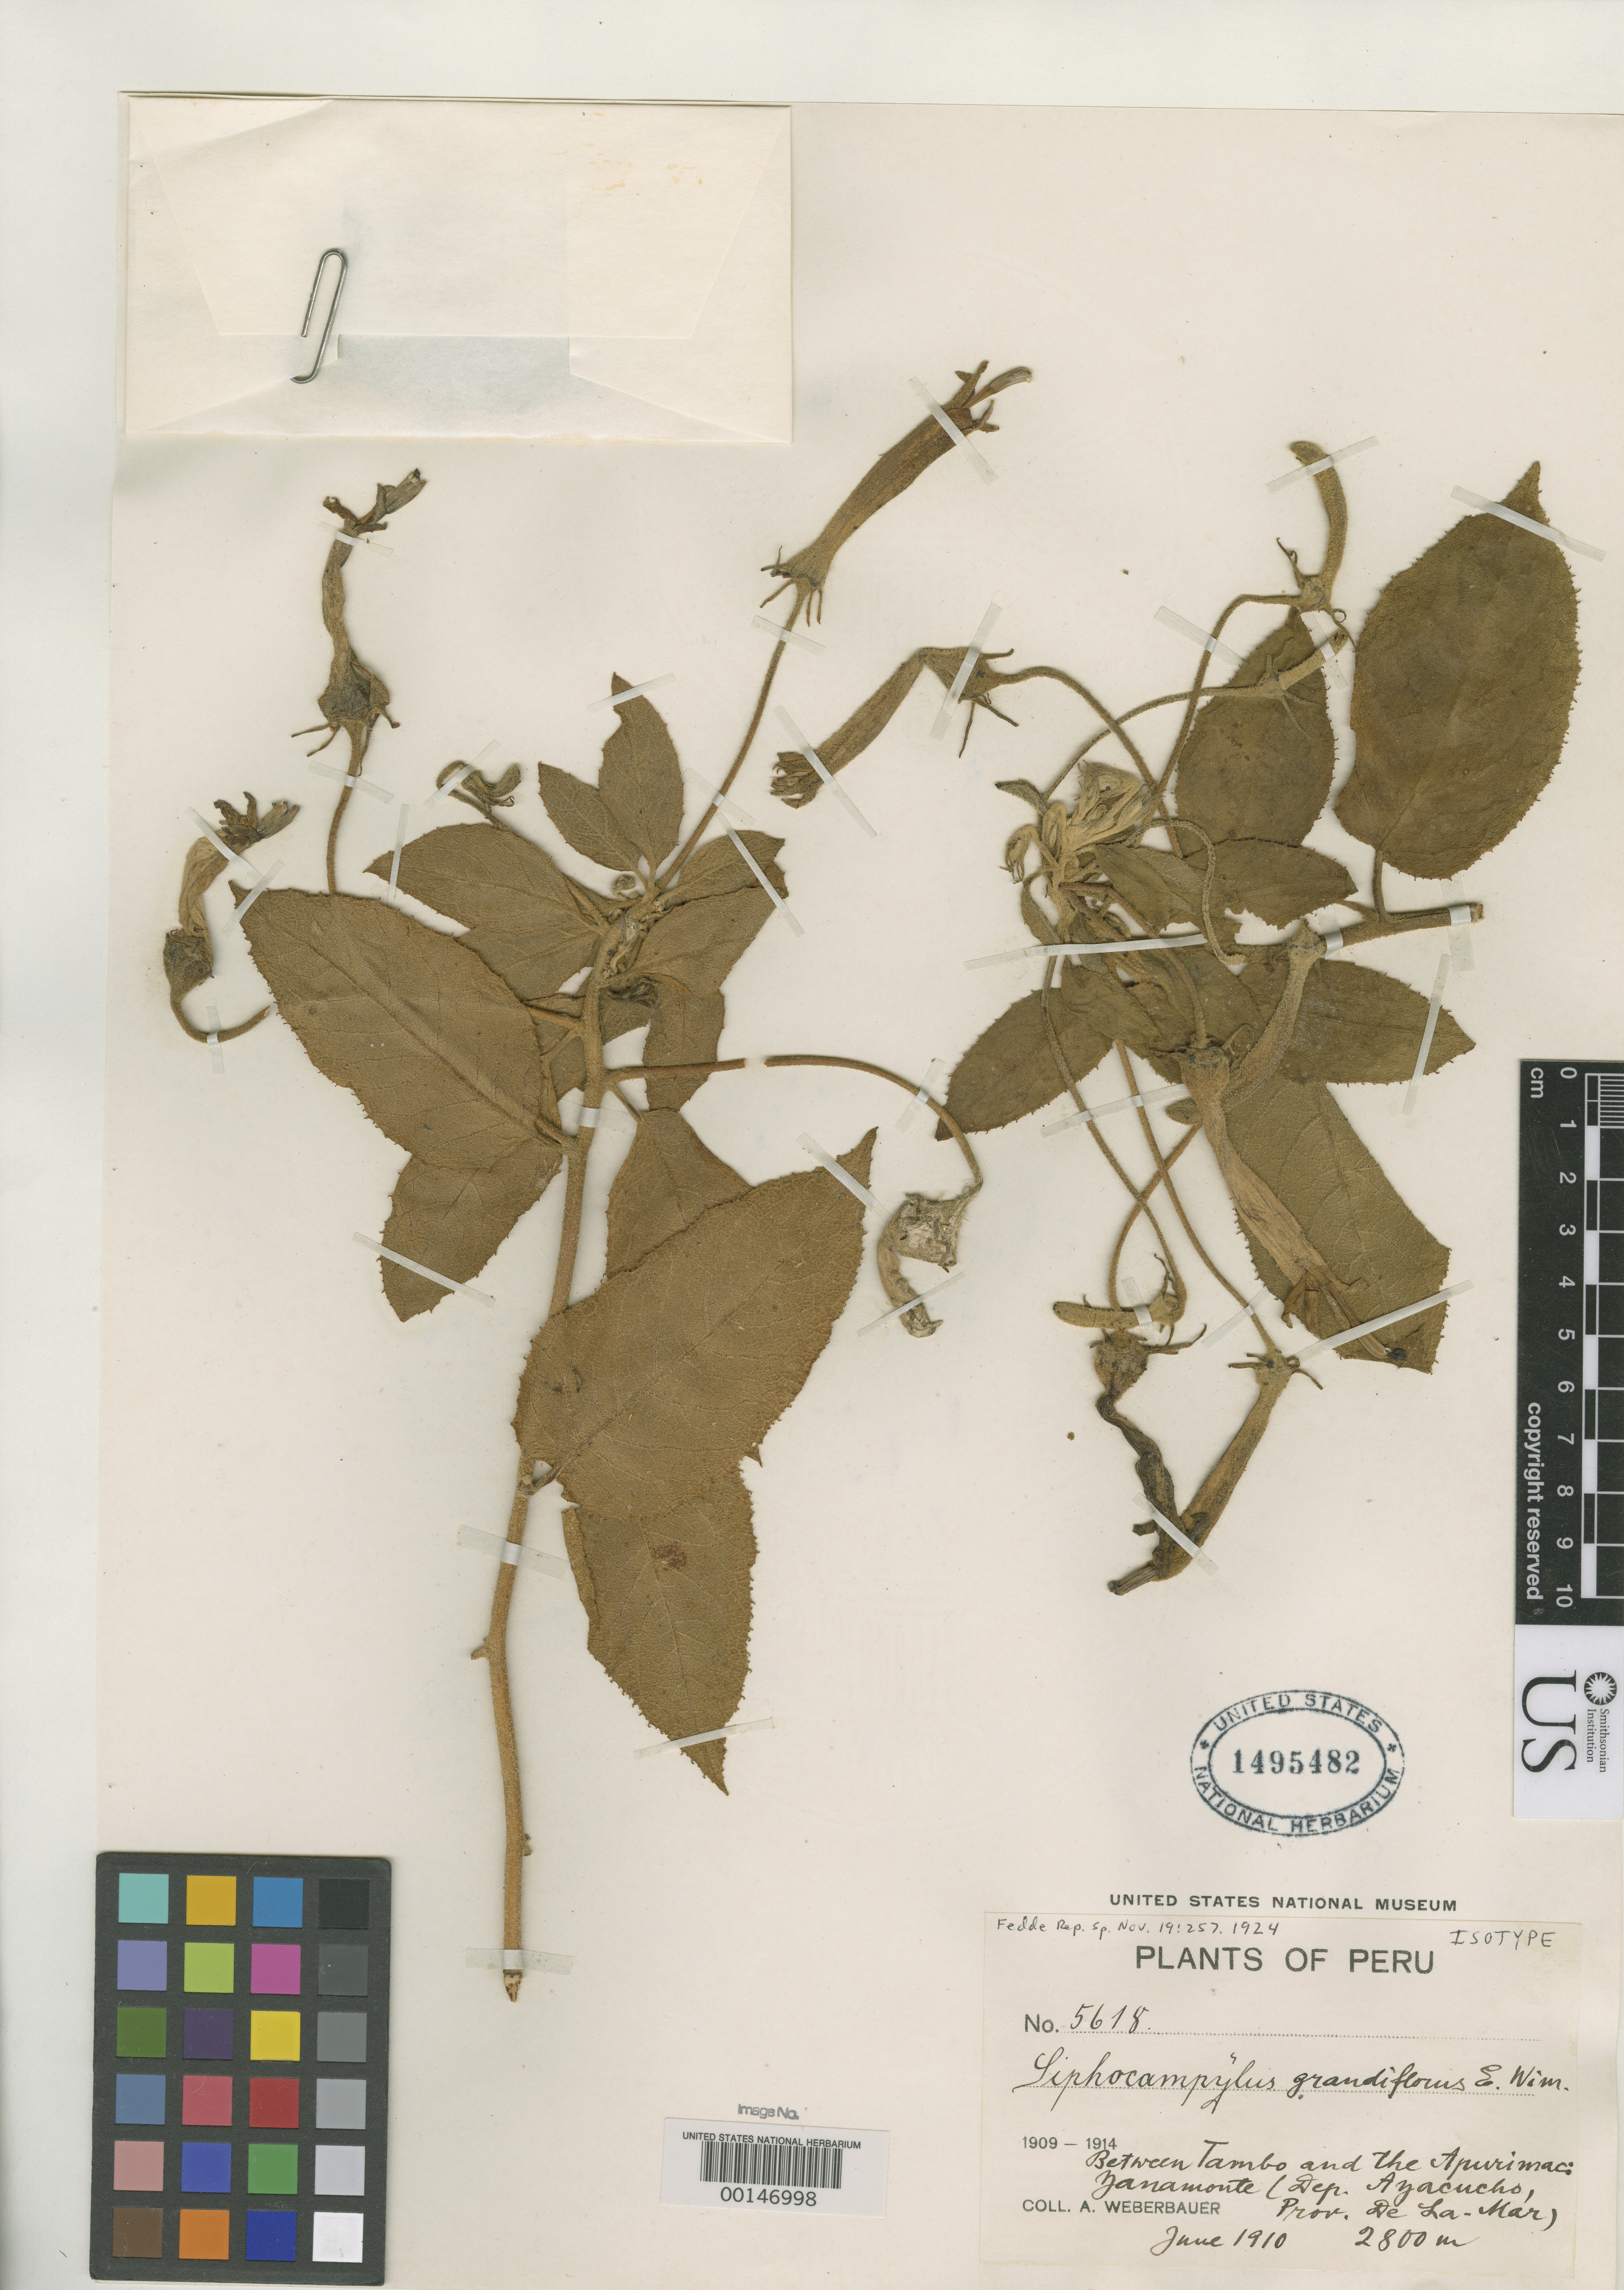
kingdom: Plantae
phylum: Tracheophyta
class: Magnoliopsida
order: Asterales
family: Campanulaceae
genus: Siphocampylus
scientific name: Siphocampylus grandiflorus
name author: E. Wimm.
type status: Isotype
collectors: A. Weberbauer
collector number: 5618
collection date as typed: Jun 1910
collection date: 1910-06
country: Peru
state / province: Ayacucho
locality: between Tambo and Apurima [?], La-Mar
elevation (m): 2800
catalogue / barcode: US 1495482